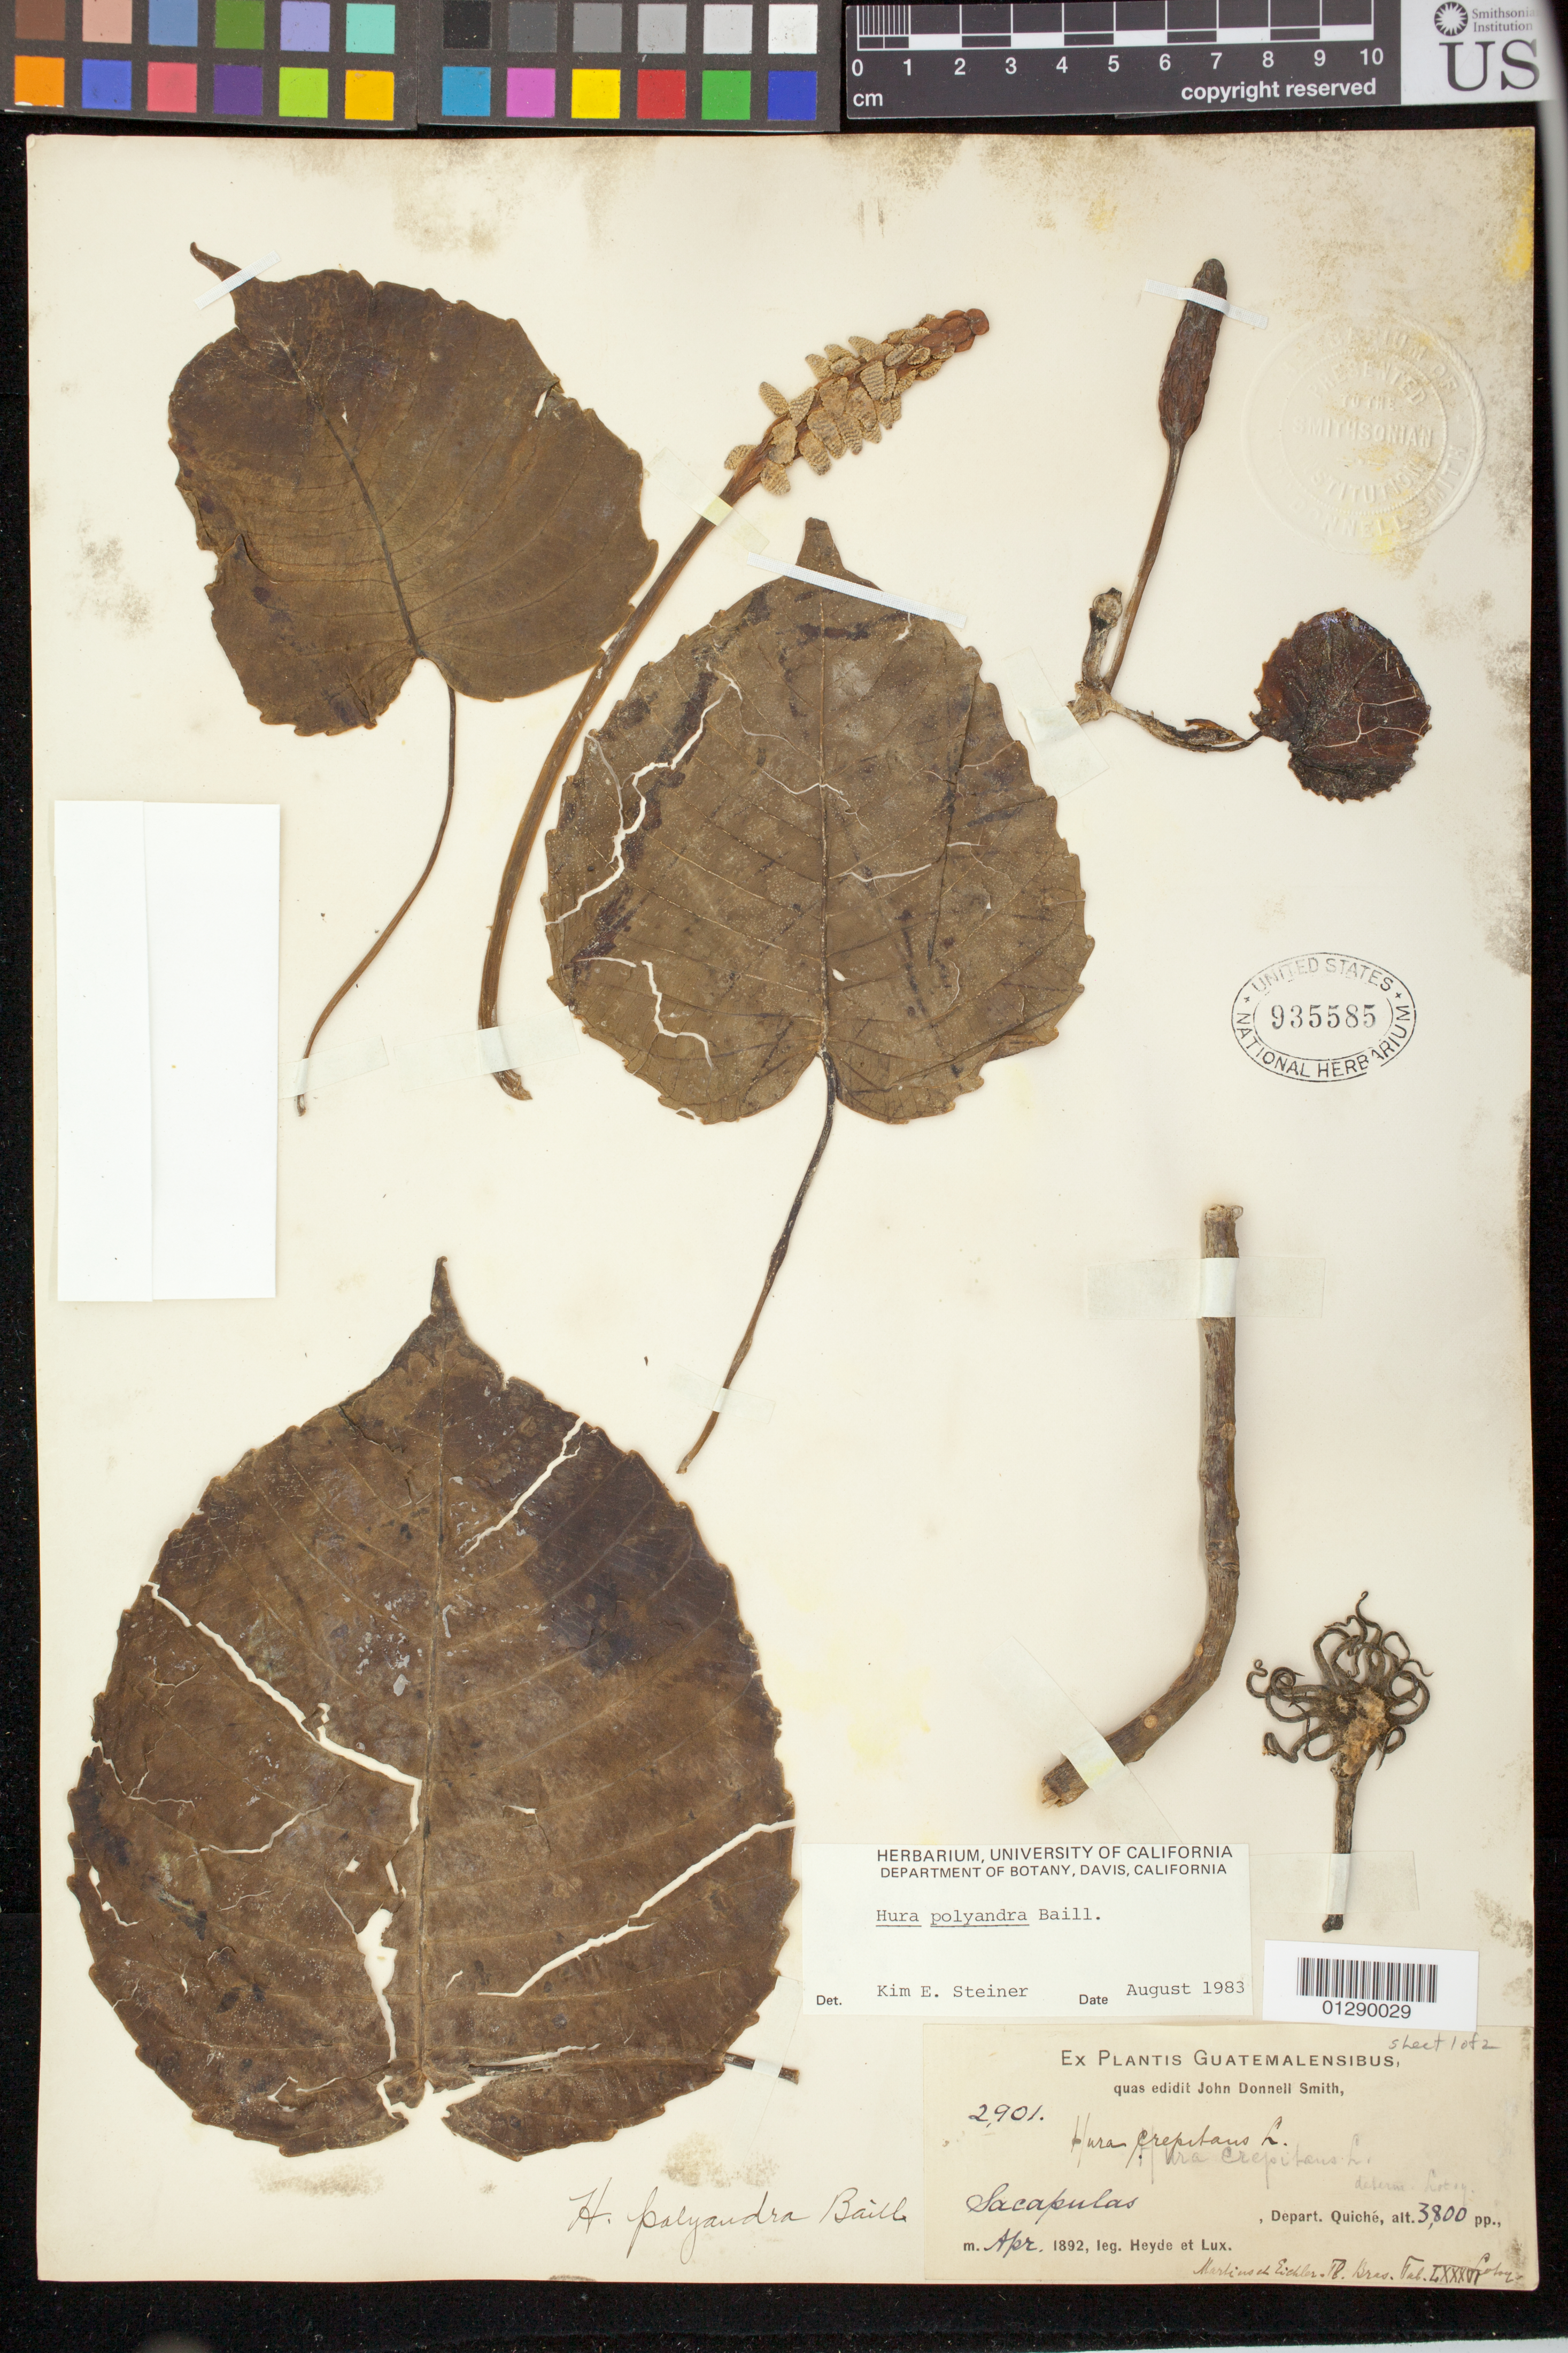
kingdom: Plantae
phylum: Tracheophyta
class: Magnoliopsida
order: Malpighiales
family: Euphorbiaceae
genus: Hura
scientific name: Hura polyandra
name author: Baill.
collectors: Heyde & Lux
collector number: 2901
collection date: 1892-04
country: Guatemala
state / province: El Quiché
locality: Sacapulas.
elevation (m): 3800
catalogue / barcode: US 935585